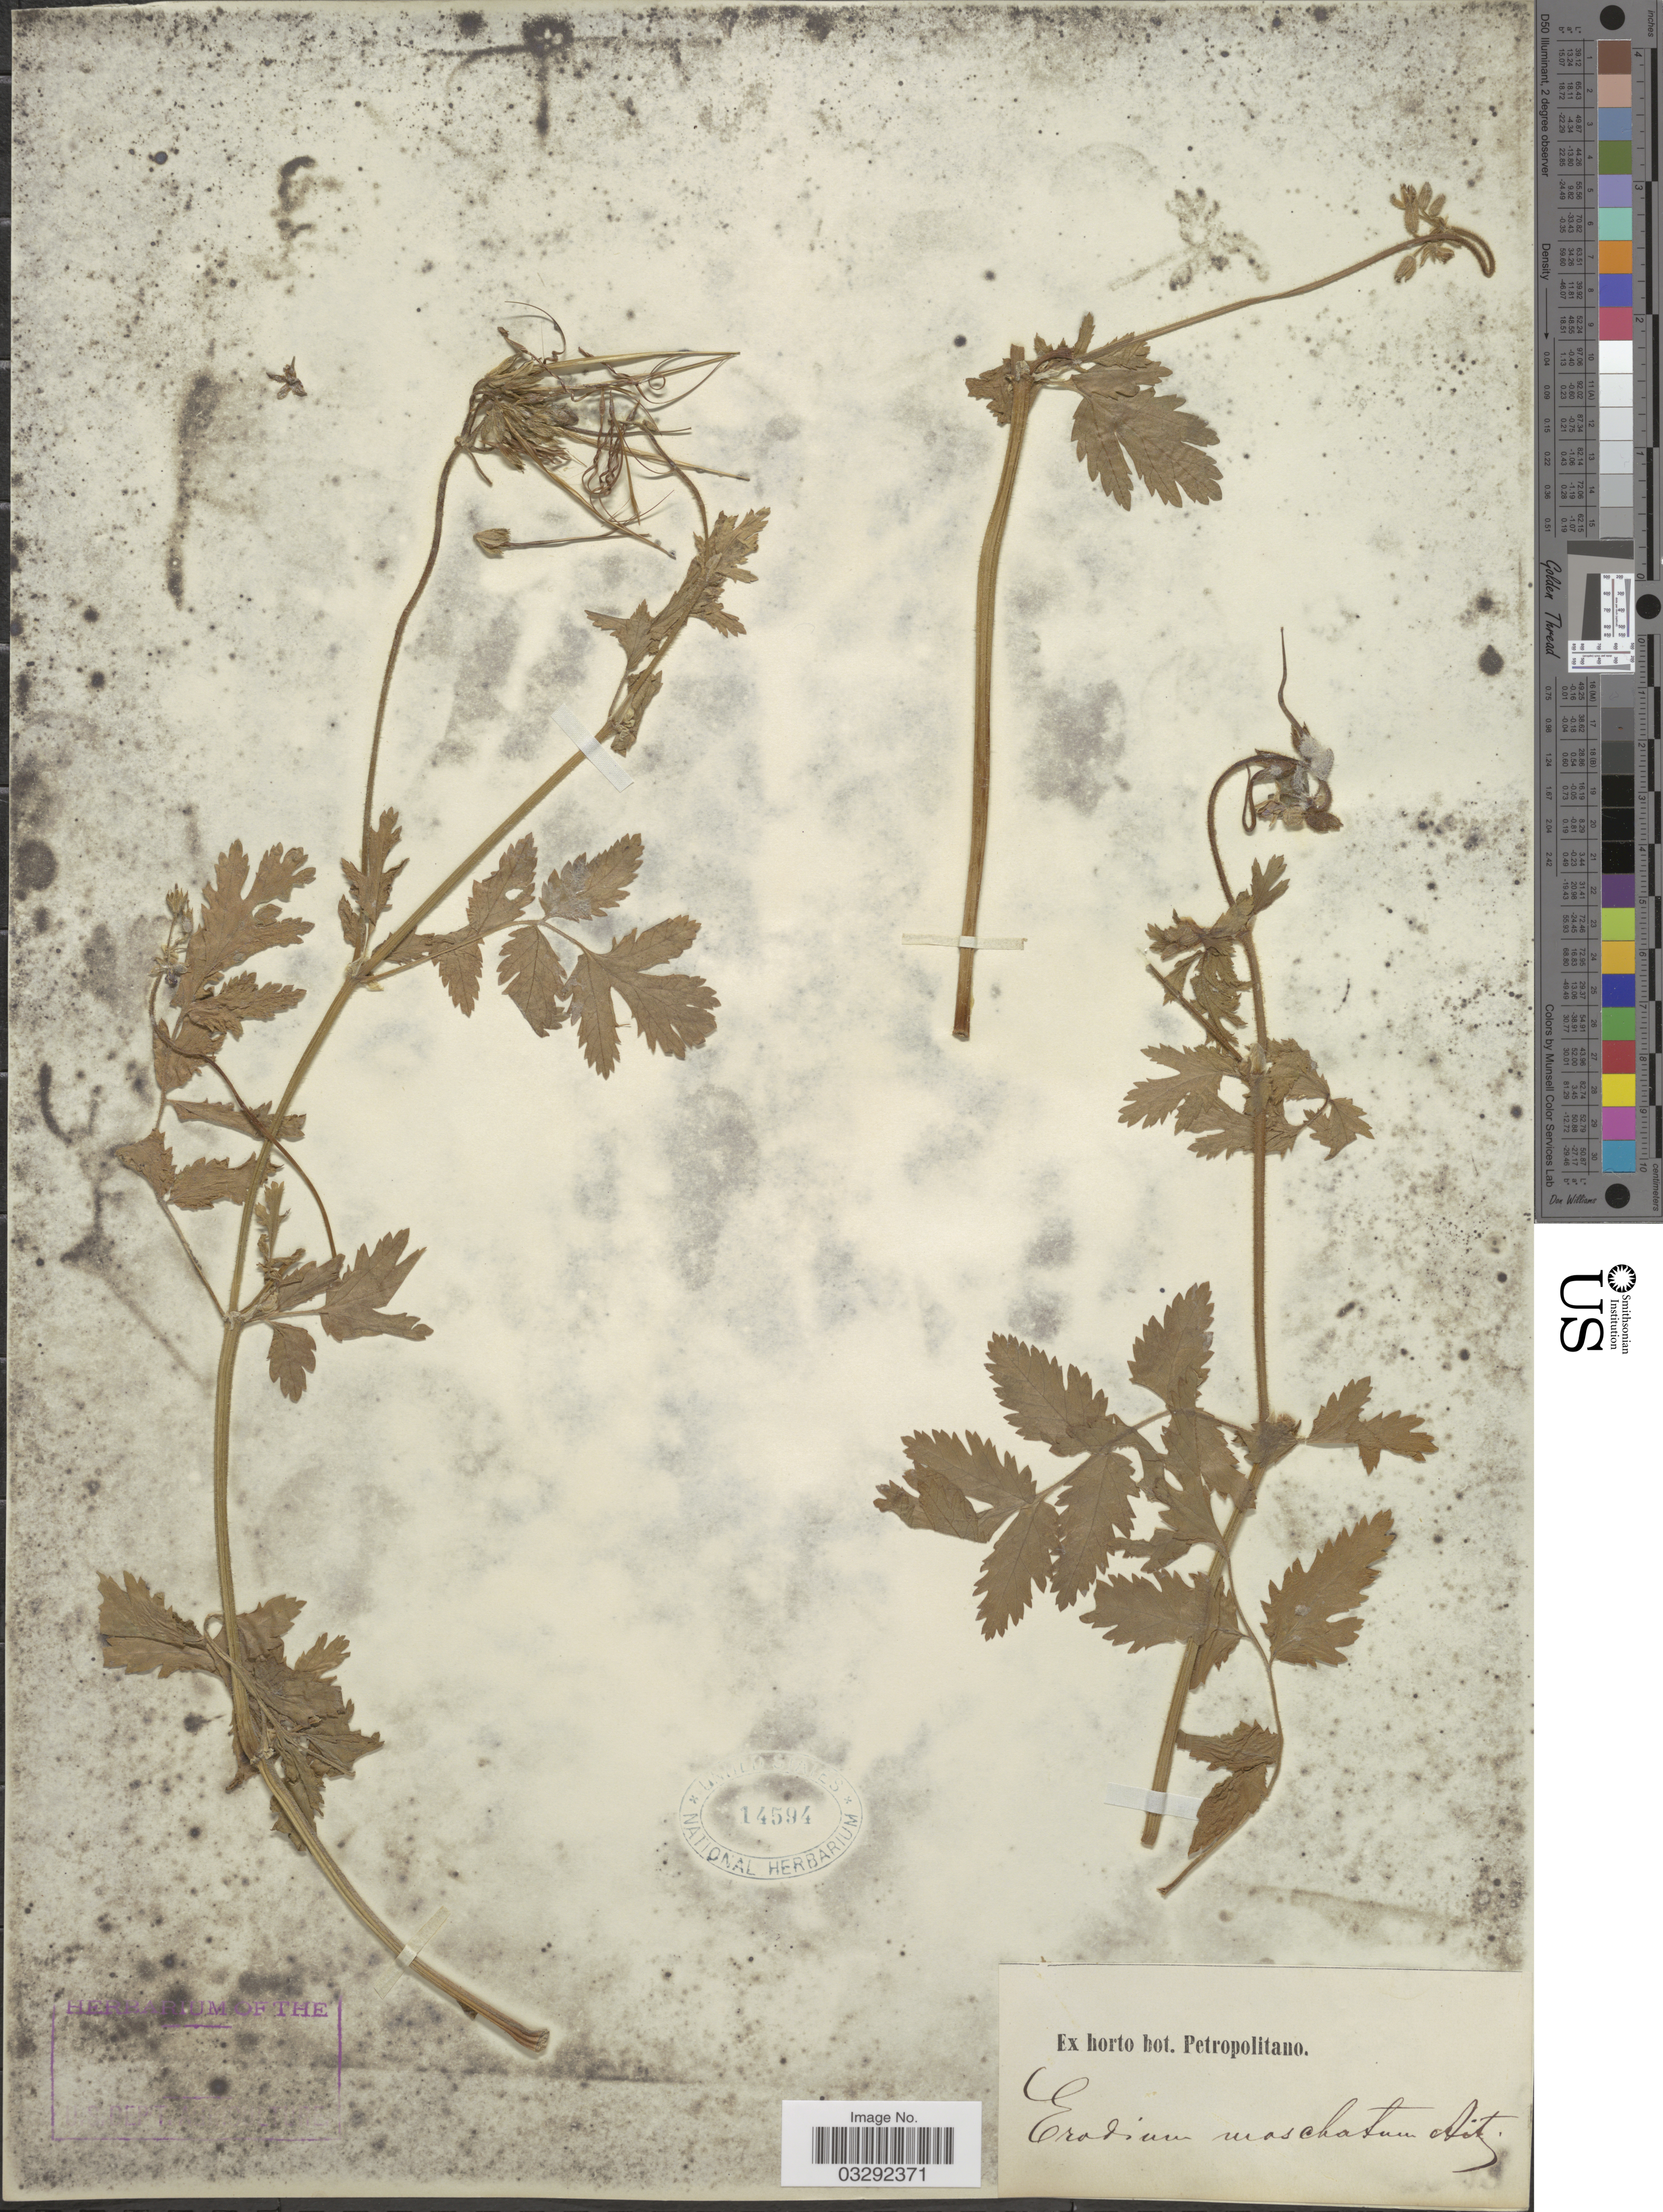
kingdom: Plantae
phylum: Tracheophyta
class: Magnoliopsida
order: Geraniales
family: Geraniaceae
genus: Erodium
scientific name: Erodium moschatum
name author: (L.) L'Hér. ex Aiton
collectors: ex Horto Bot. Petropolitano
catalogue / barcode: US 14594